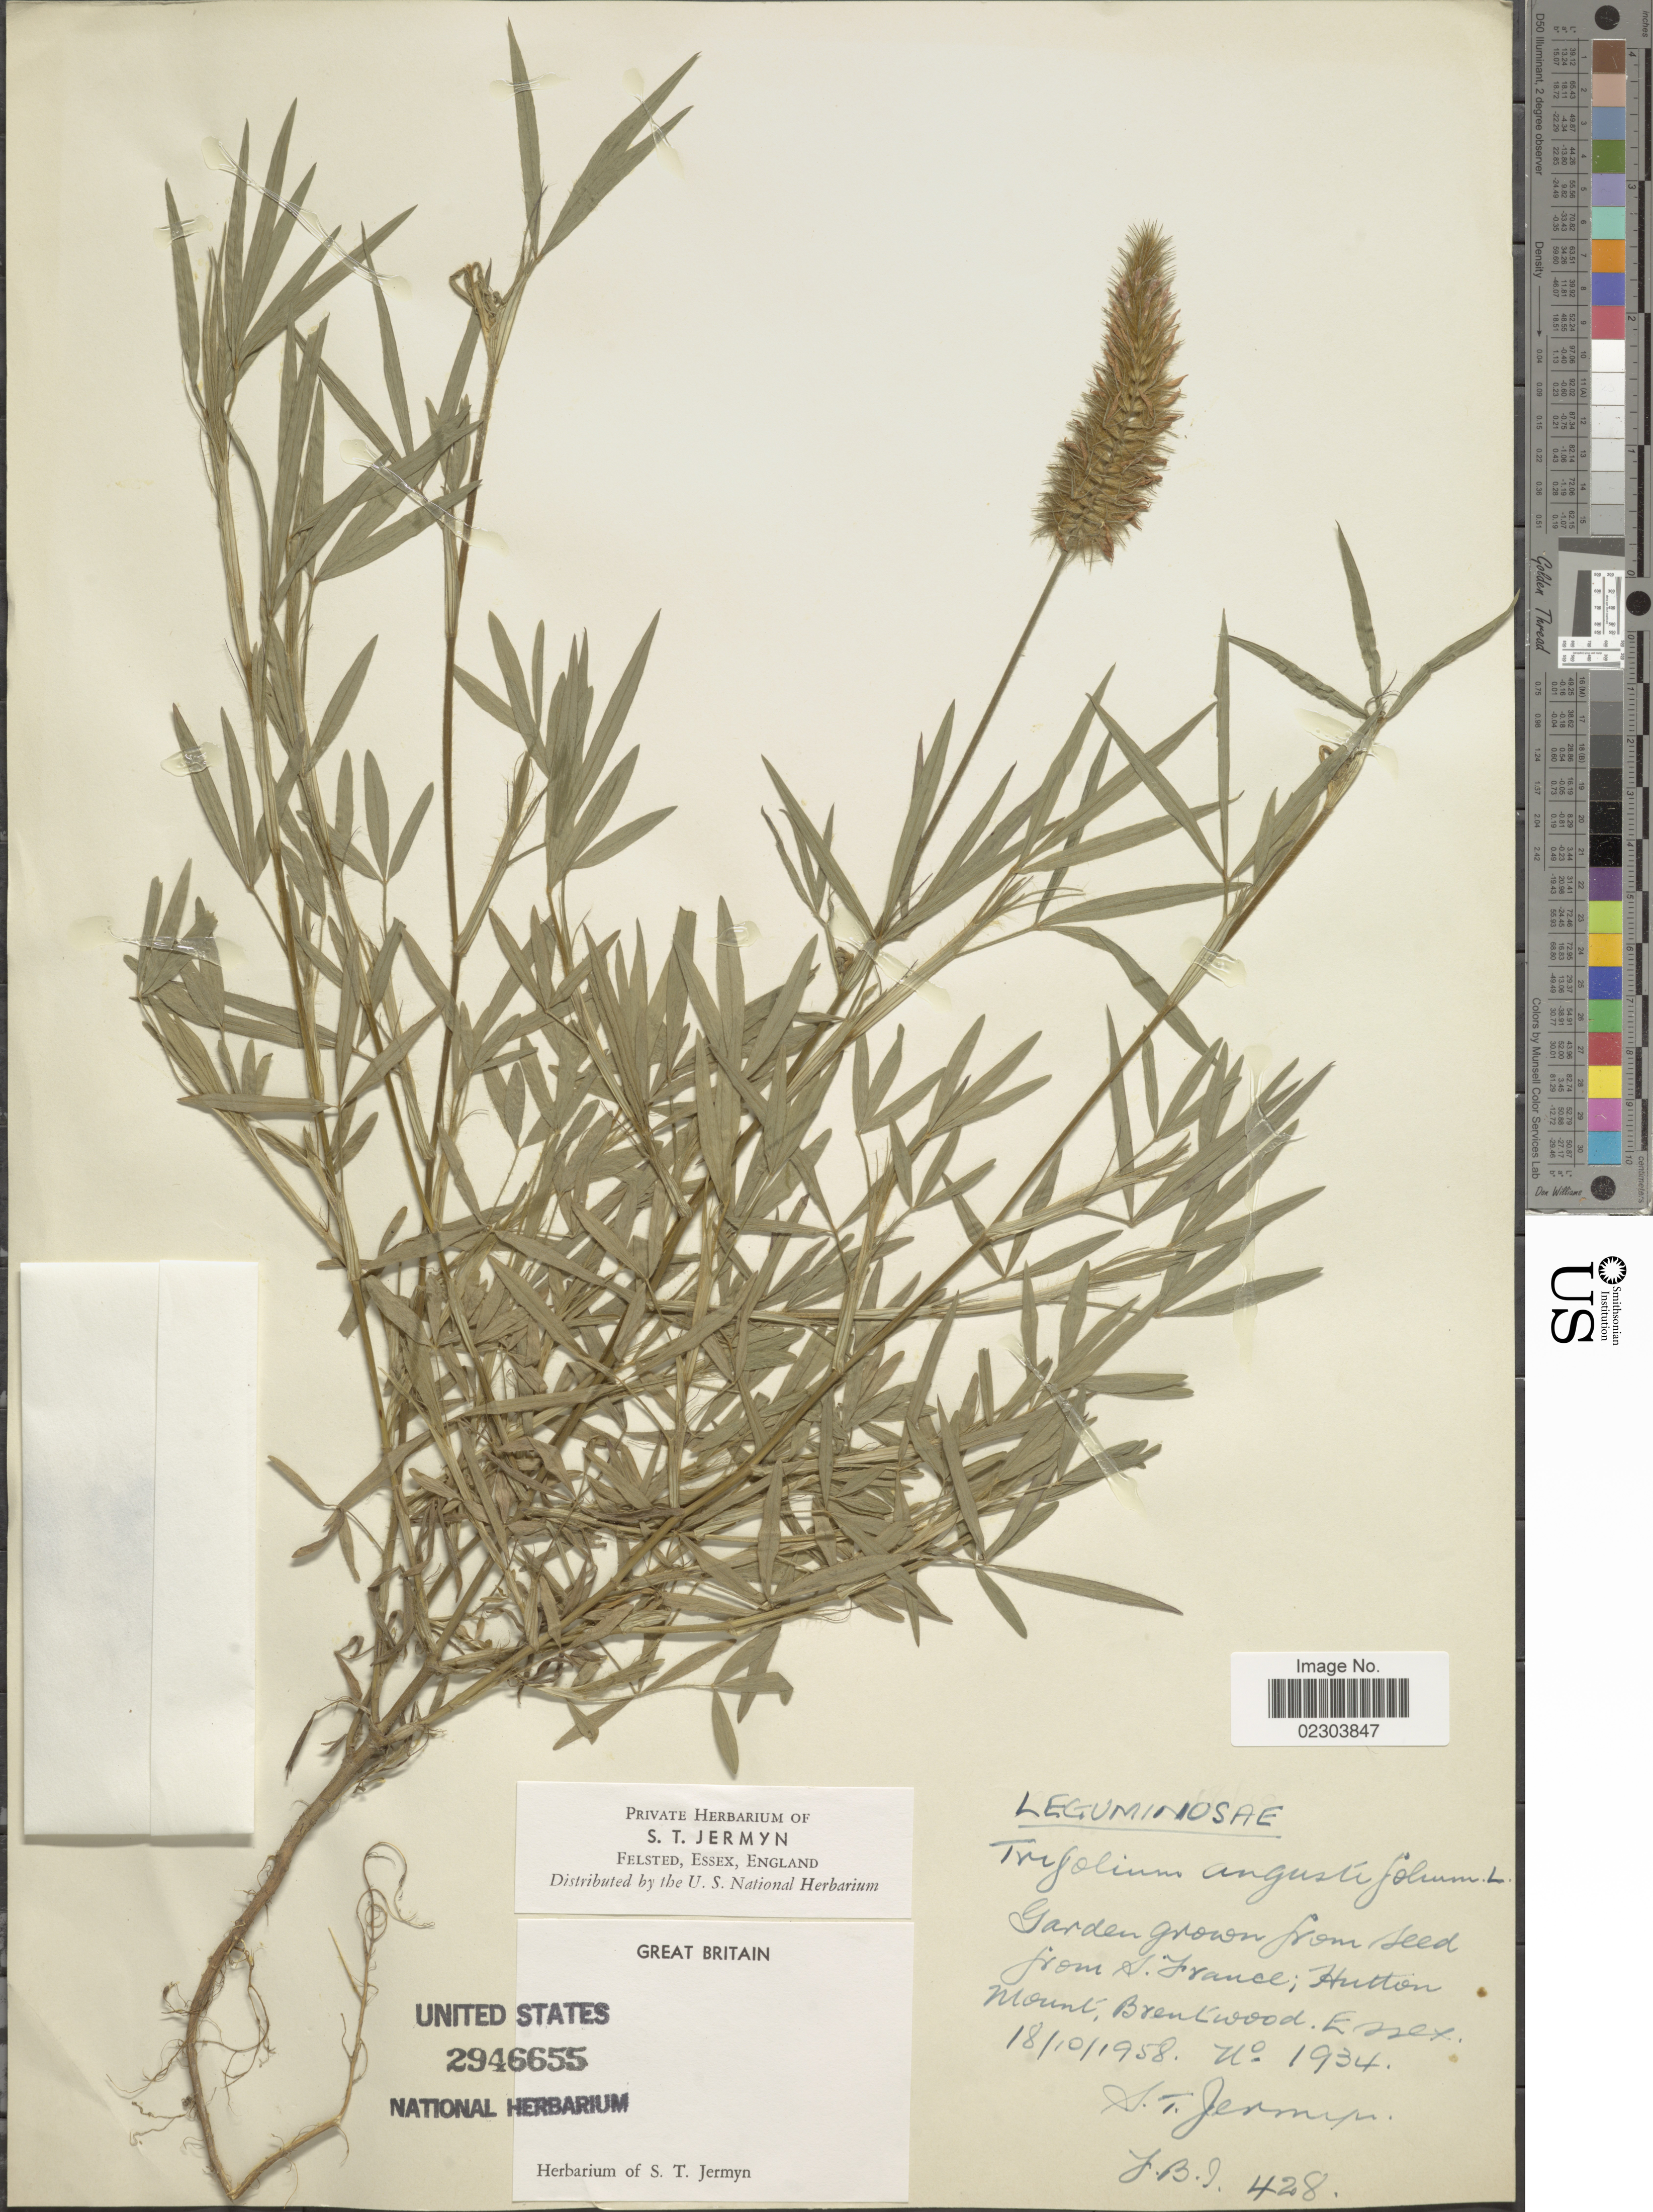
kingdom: Plantae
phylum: Tracheophyta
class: Magnoliopsida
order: Fabales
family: Fabaceae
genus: Trifolium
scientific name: Trifolium angustifolium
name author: L.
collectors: S. Jermyn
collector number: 1934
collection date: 1958-10-18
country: France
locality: Garden grown from seed S. France; Hutton, Mount, Brentwood, Essex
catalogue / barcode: US 2946655